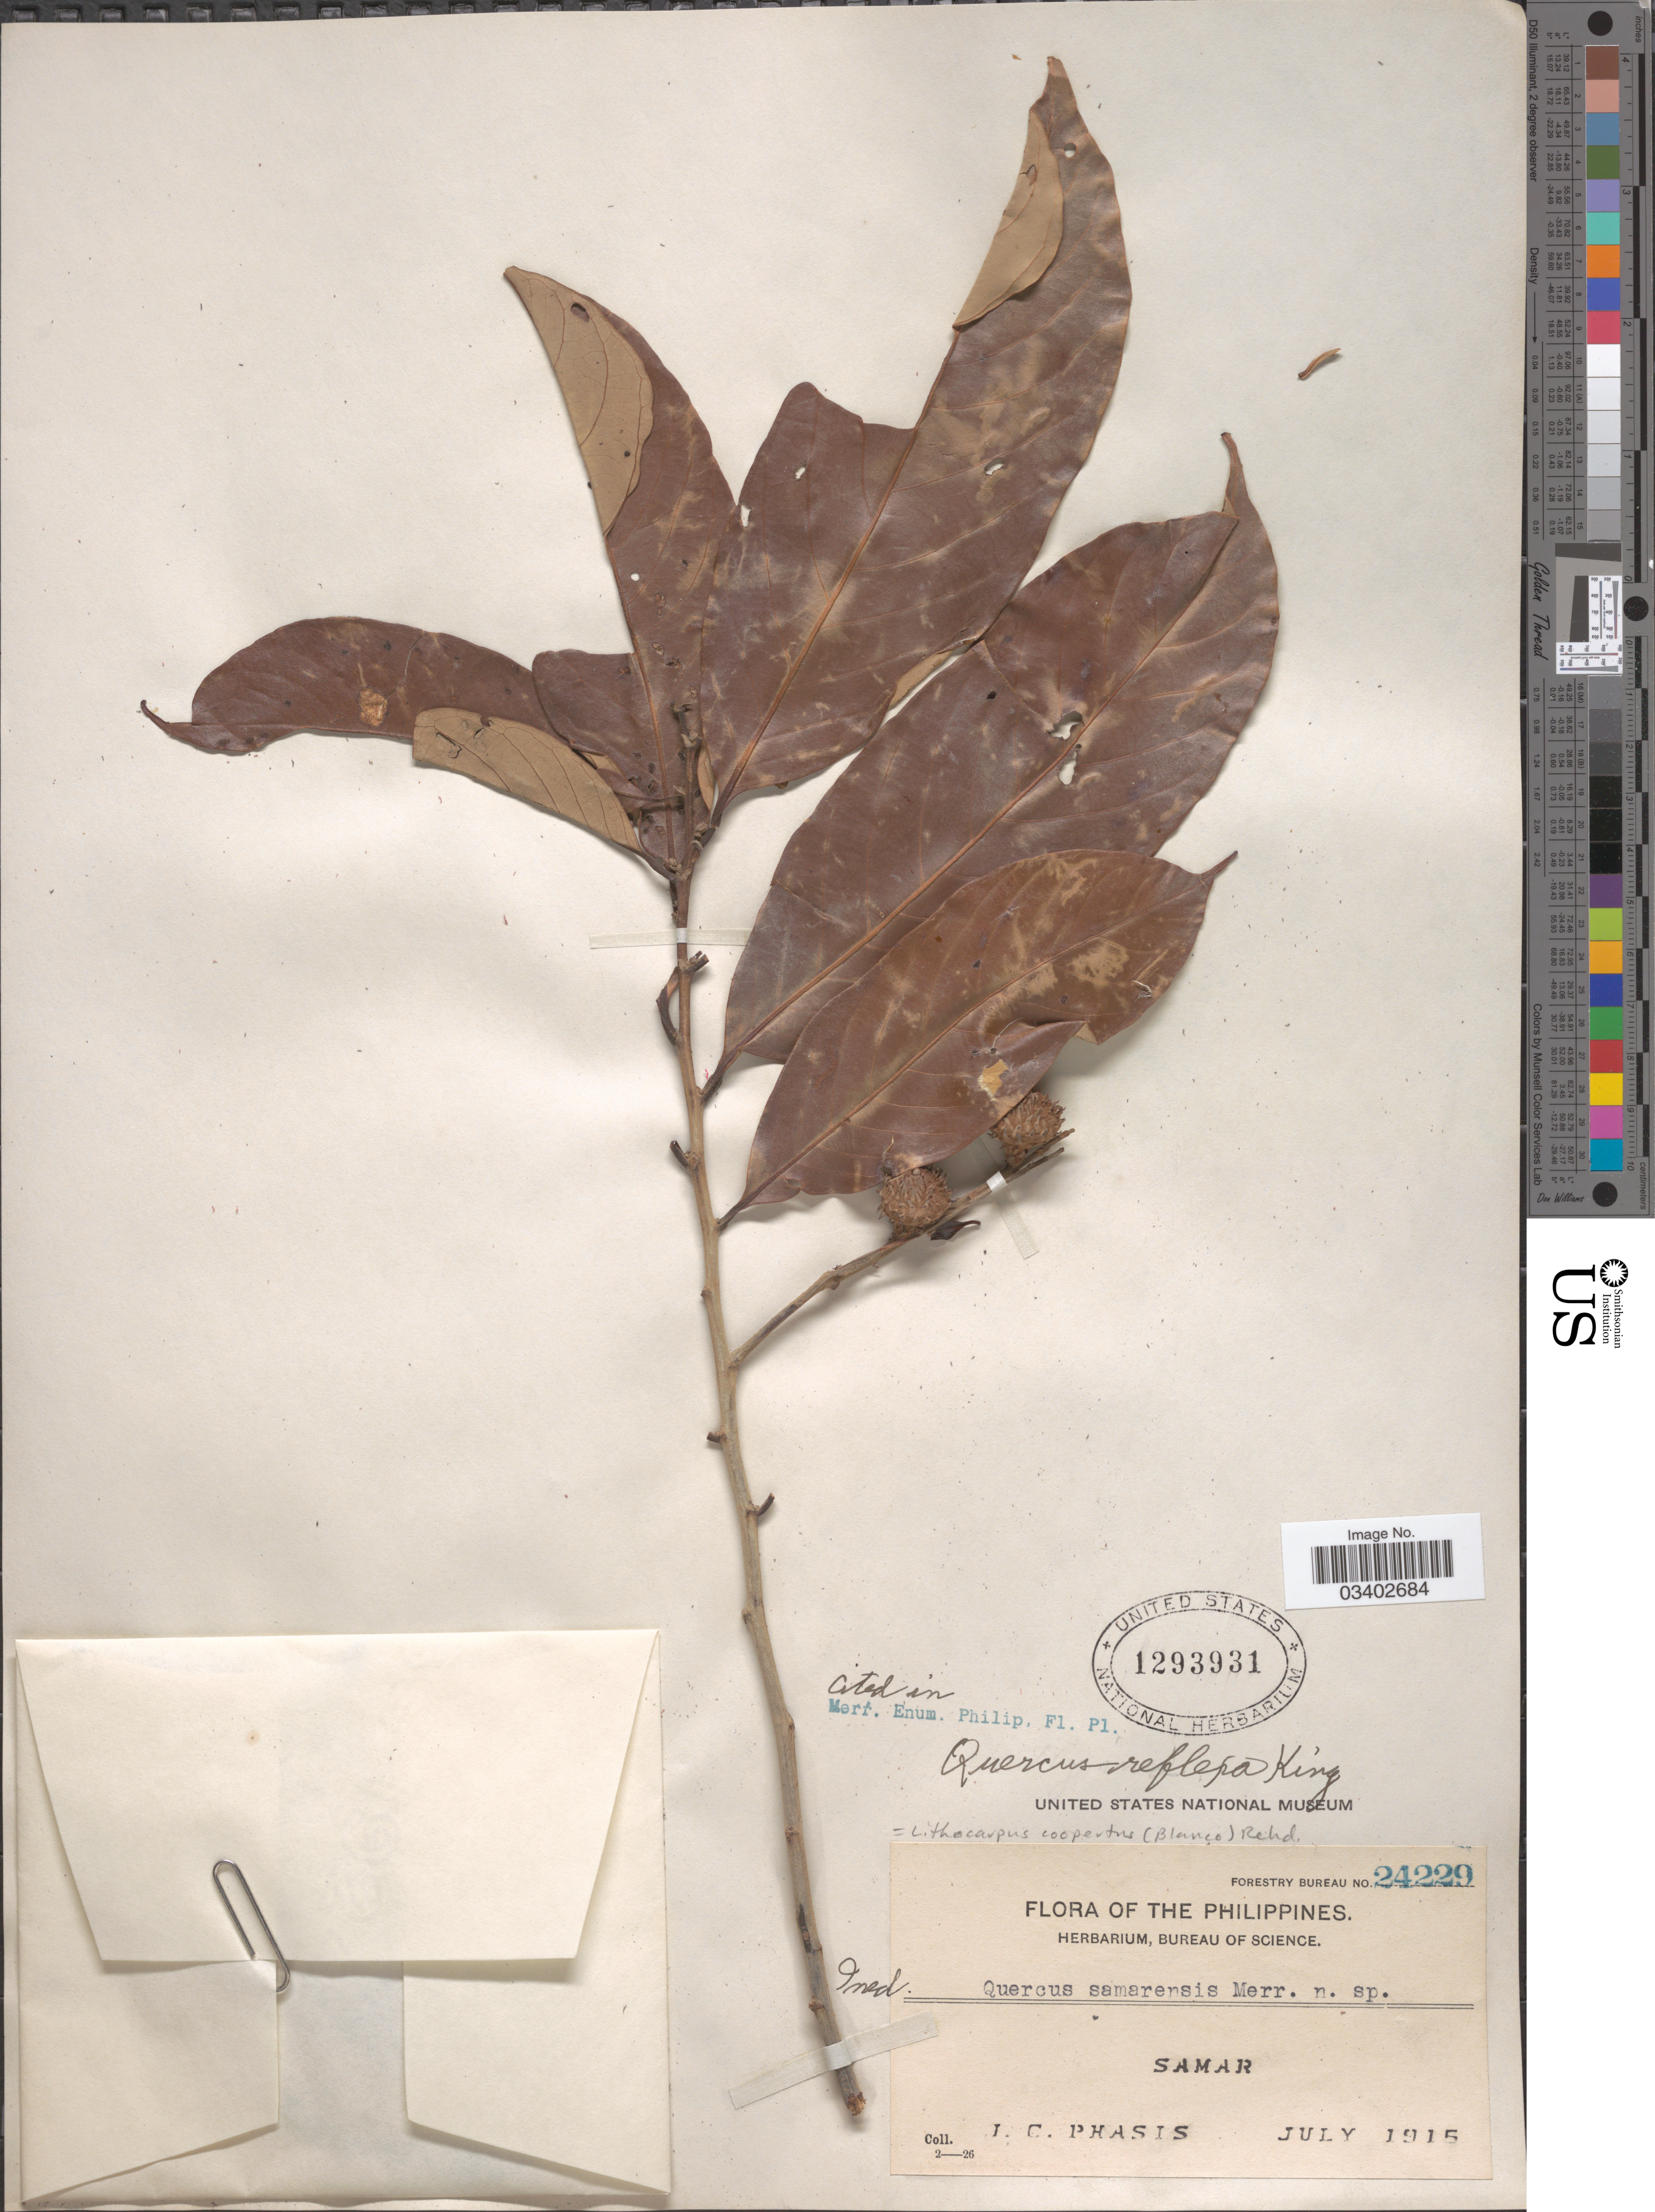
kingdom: Plantae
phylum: Tracheophyta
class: Magnoliopsida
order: Fagales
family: Fagaceae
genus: Lithocarpus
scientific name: Lithocarpus coopertus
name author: (Blanco) Rehder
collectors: J. Phasis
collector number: Forestry Bureau 24229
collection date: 1915-07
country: Philippines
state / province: Eastern Visayas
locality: Samar.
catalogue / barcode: US 1293931